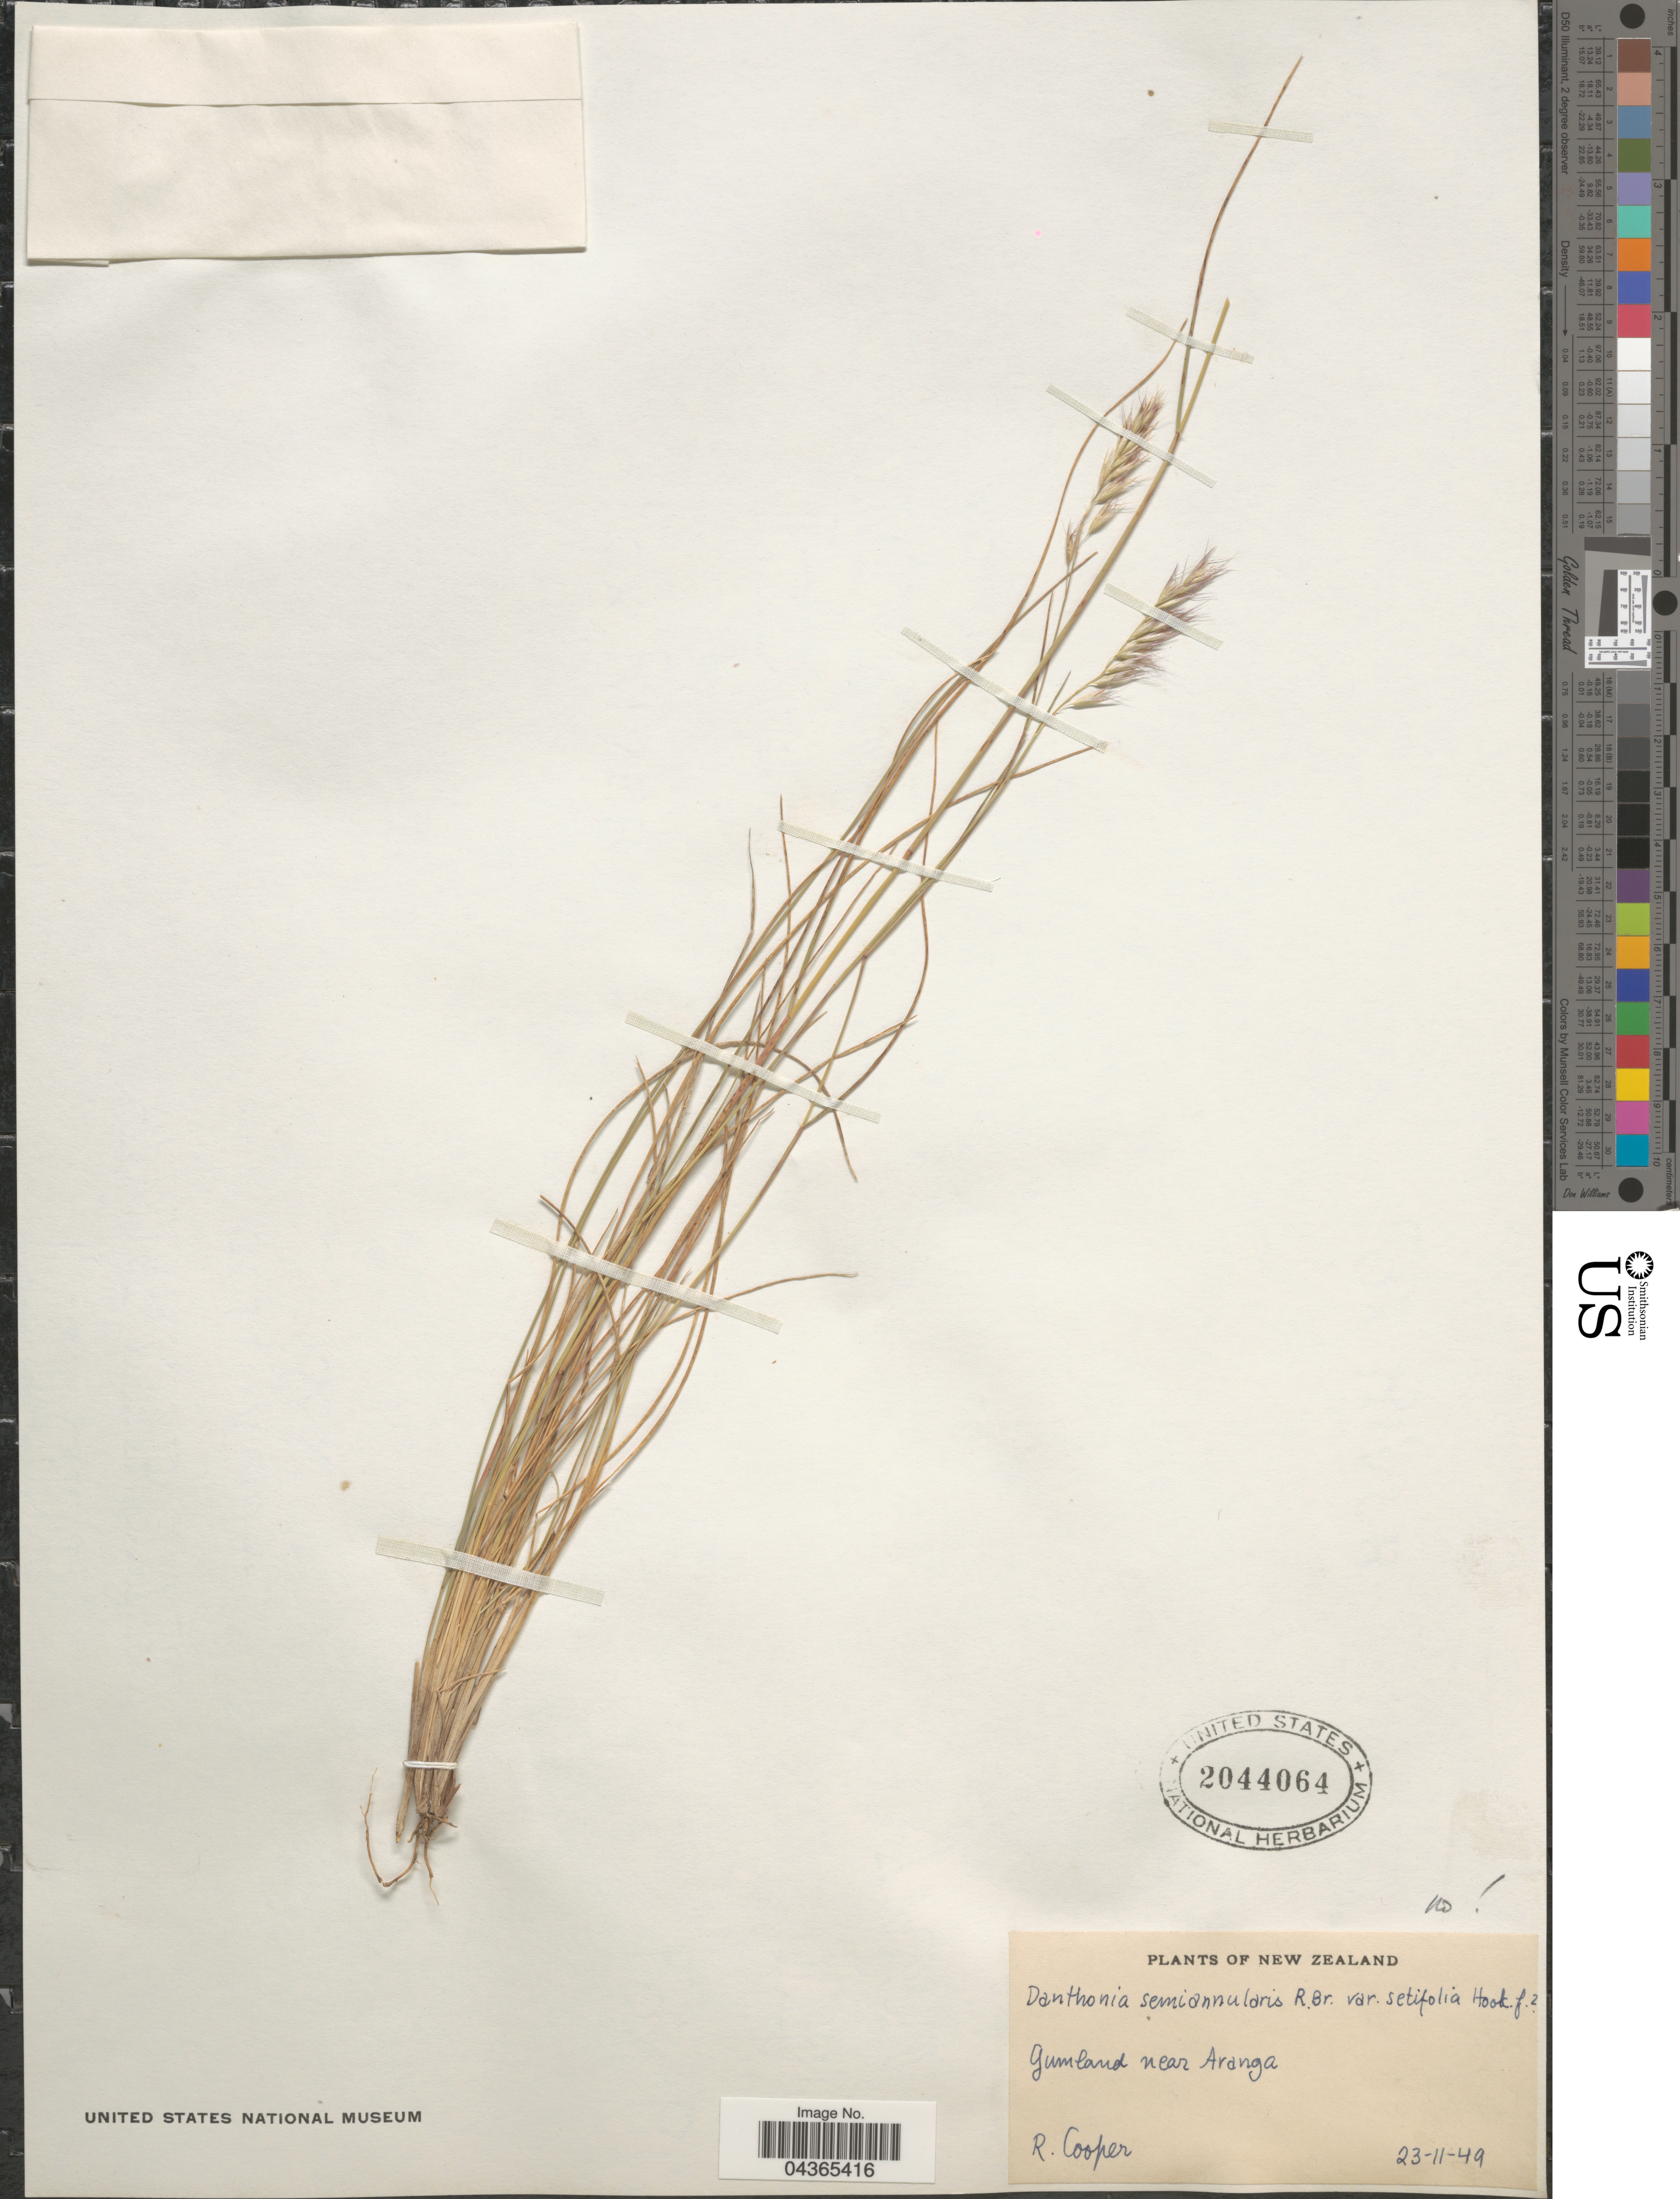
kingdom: Plantae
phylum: Tracheophyta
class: Liliopsida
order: Poales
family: Poaceae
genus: Rytidosperma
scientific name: Rytidosperma sp.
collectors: R. Cooper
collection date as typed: Transcribed d/m/y: 23/11/49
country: New Zealand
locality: Gumland near Aranga.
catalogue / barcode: US 2044064